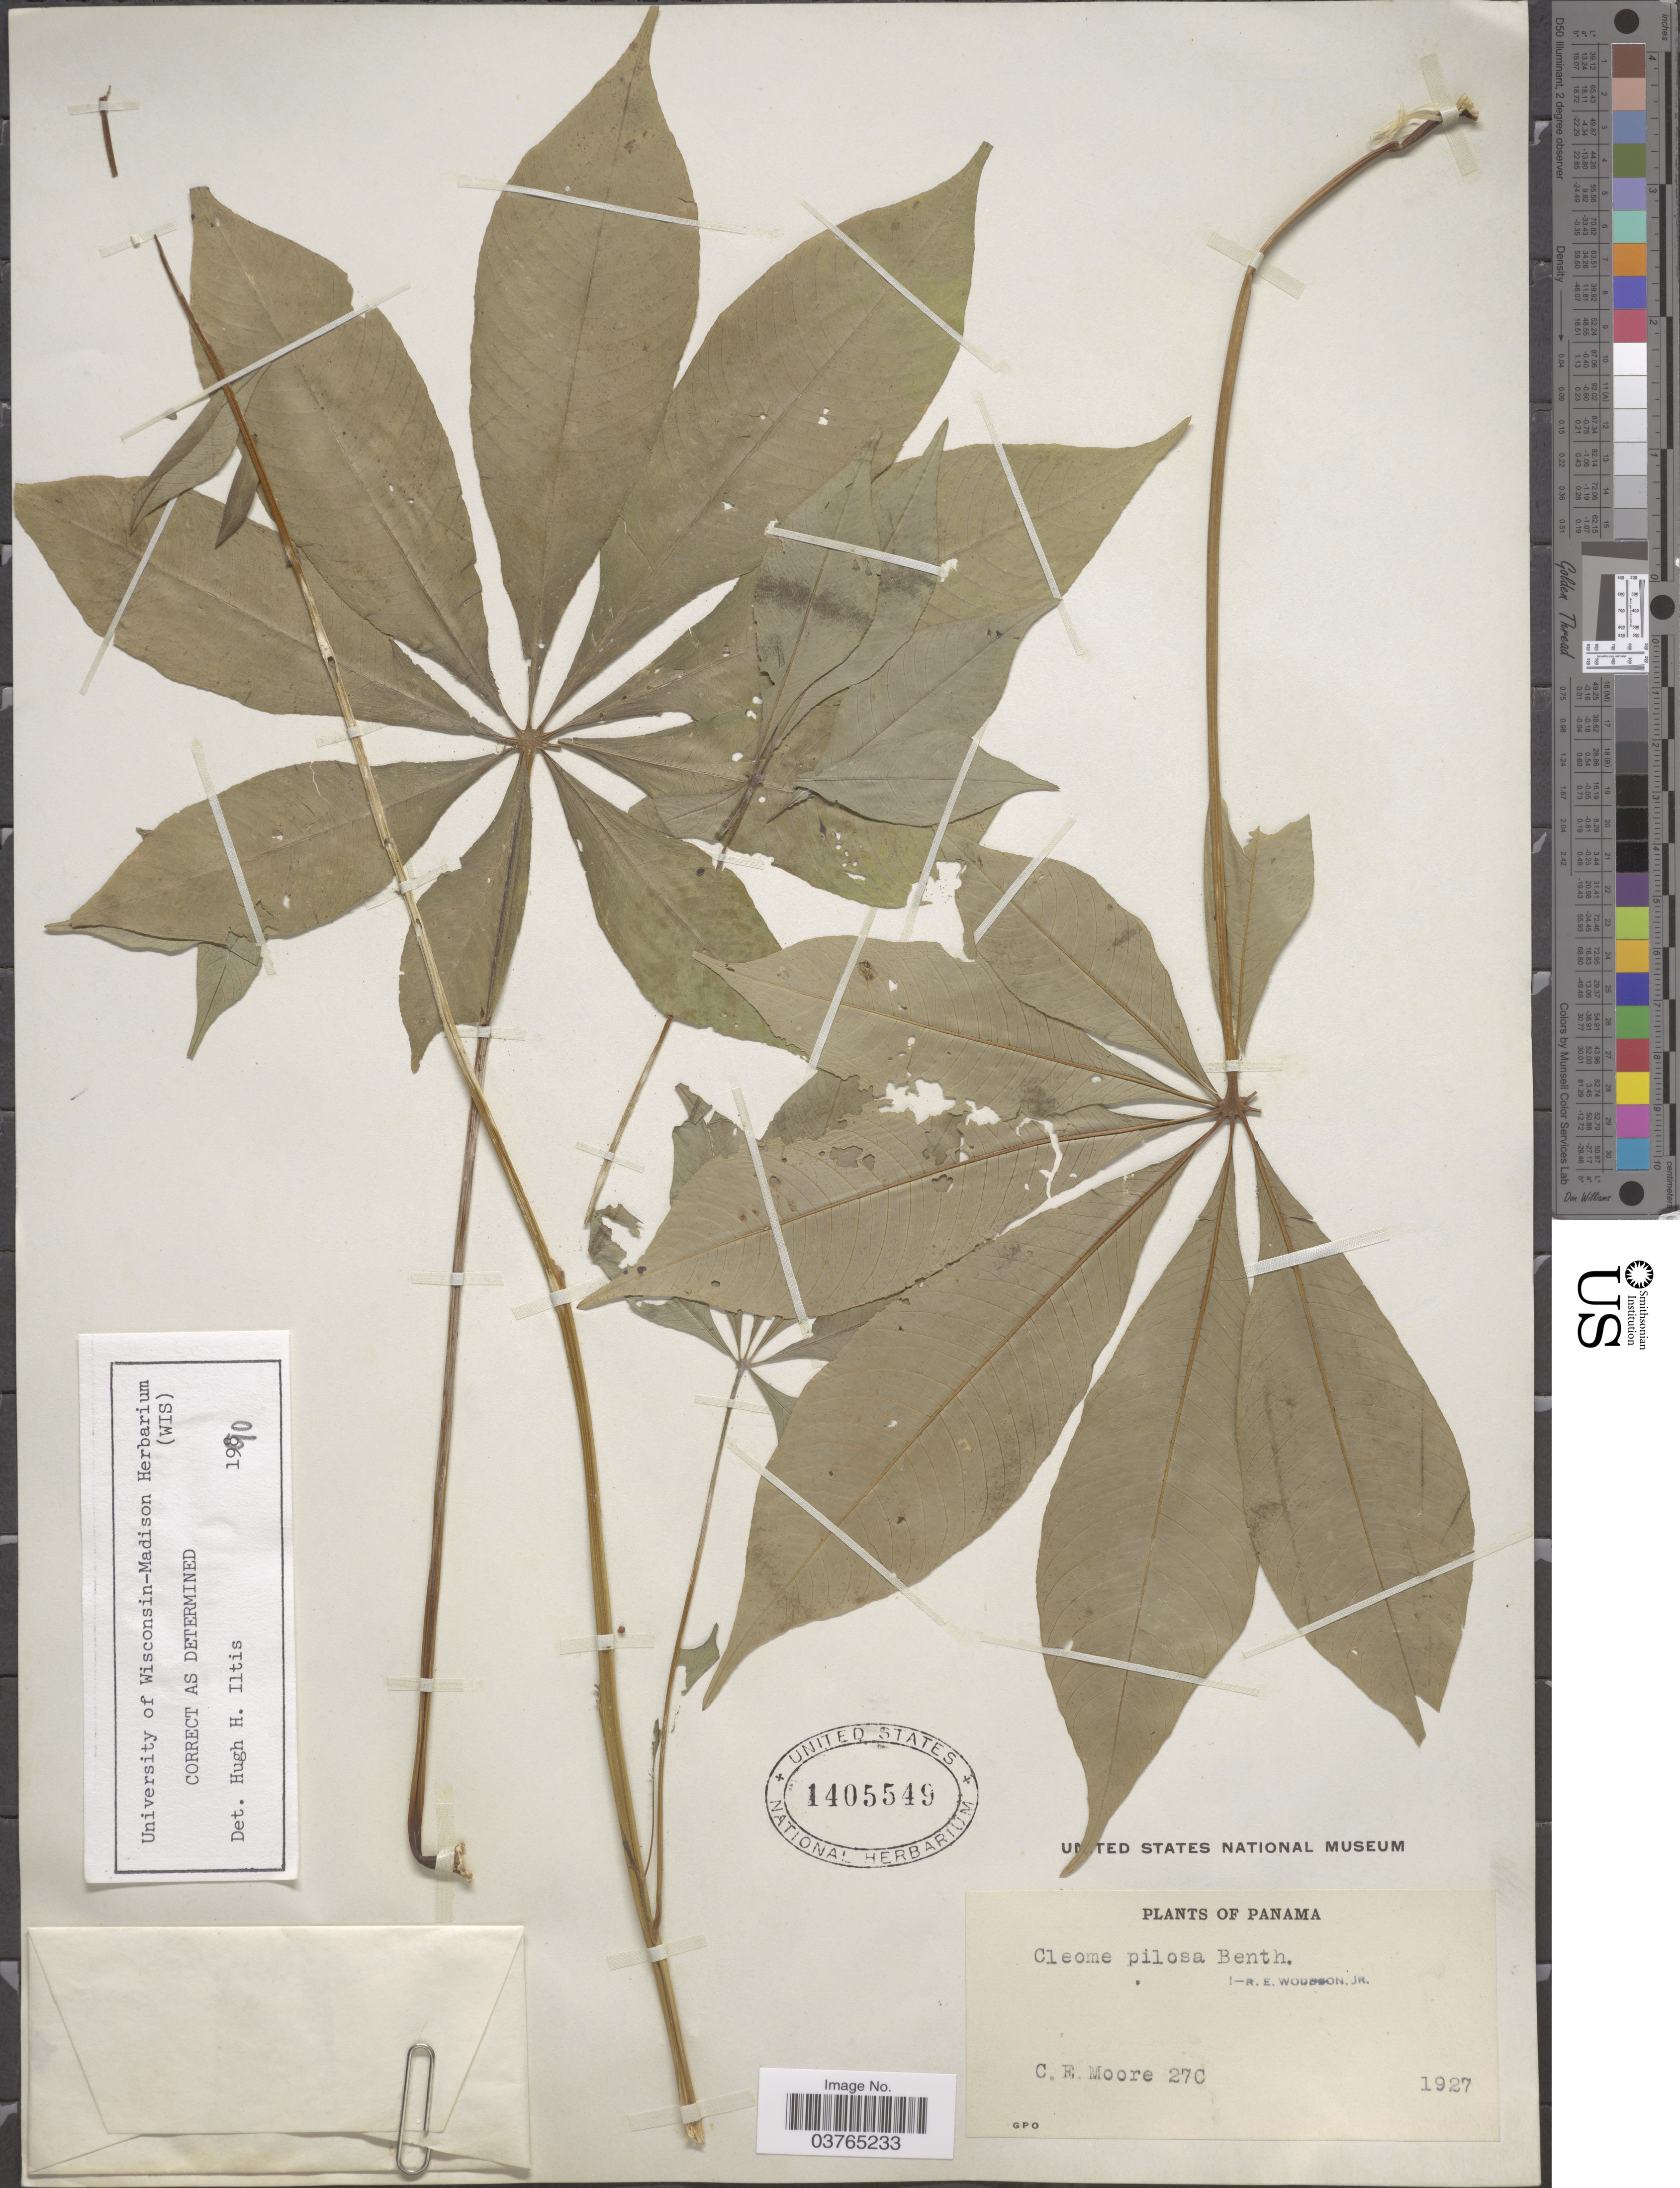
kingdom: Plantae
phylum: Tracheophyta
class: Magnoliopsida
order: Brassicales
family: Cleomaceae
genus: Cochranella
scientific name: Cochranella pilosa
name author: (Benth.) E.M. McGinty & Roalson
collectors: C. Moore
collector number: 27C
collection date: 1927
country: Panama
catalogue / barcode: US 1405549